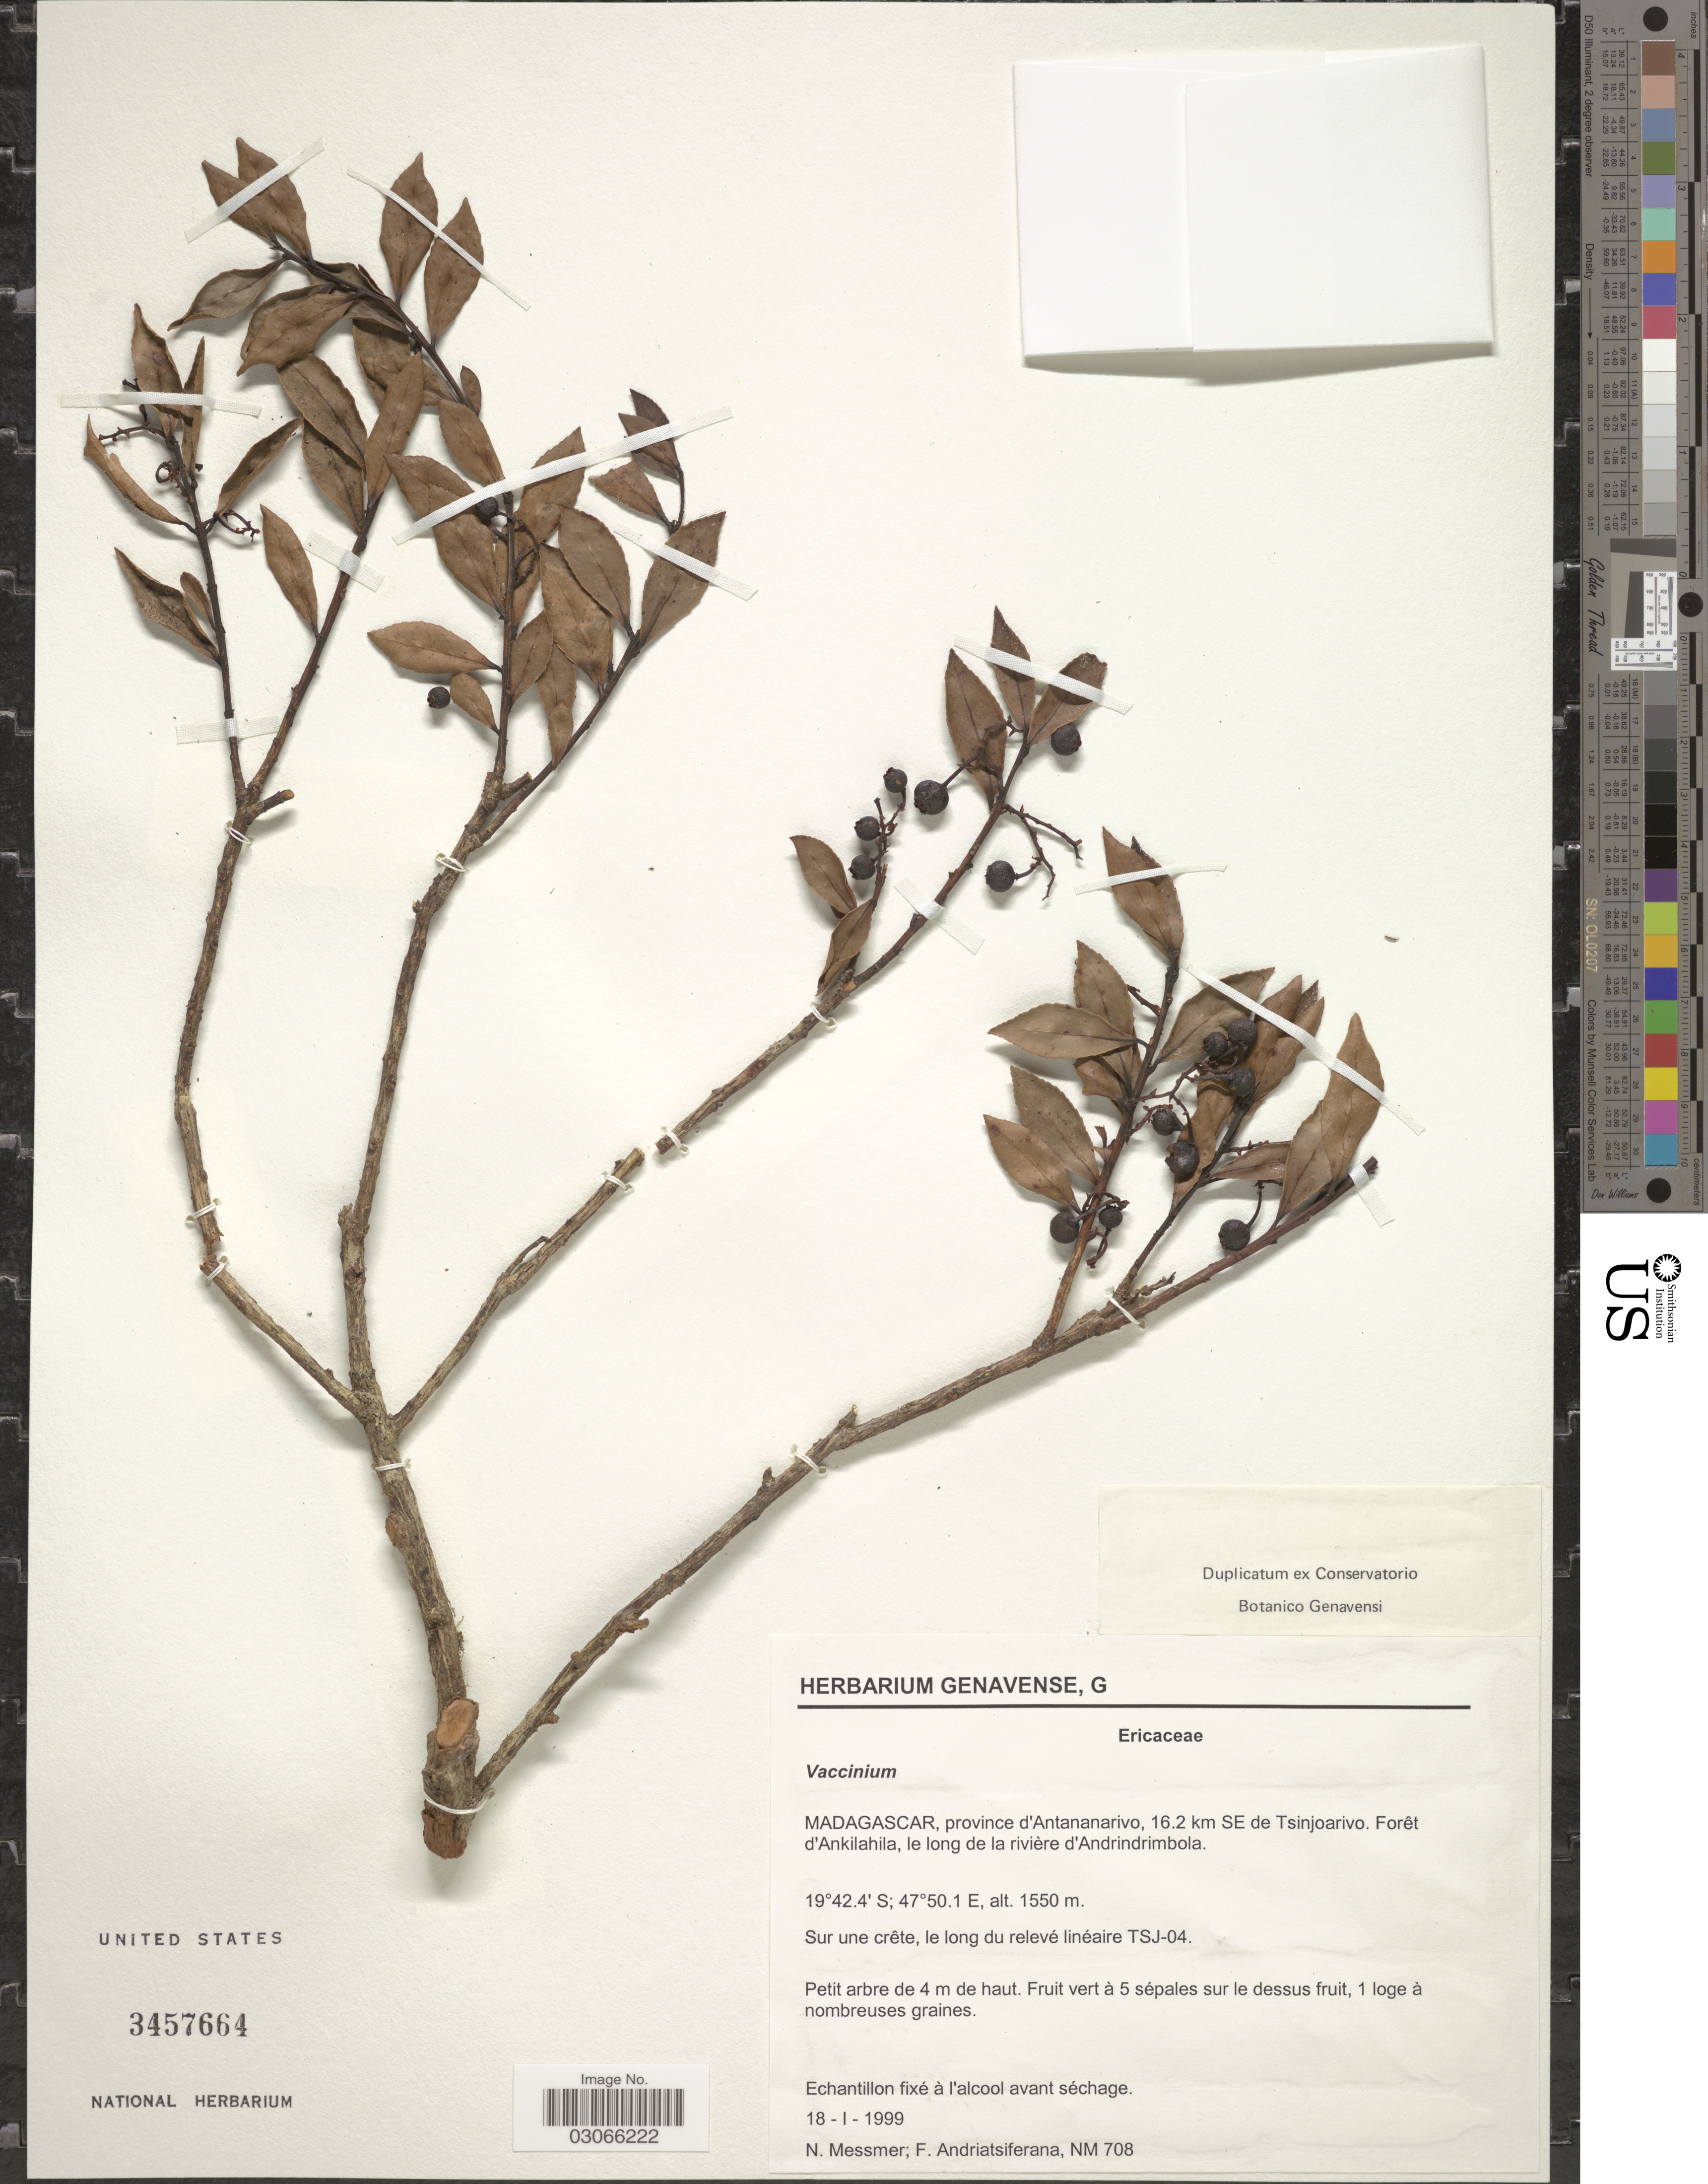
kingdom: Plantae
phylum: Tracheophyta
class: Magnoliopsida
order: Ericales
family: Ericaceae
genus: Vaccinium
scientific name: Vaccinium sp.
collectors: N. Messmer & F. Andriatsiferana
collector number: NM708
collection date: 1999-01-18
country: Madagascar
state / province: Vakinankaratra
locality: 16.2 km SE de Tsinjoarivo. Forêt d'Ankilahila, le long de la rivière d'Andrindrimbola.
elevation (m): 1550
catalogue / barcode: US 3457664